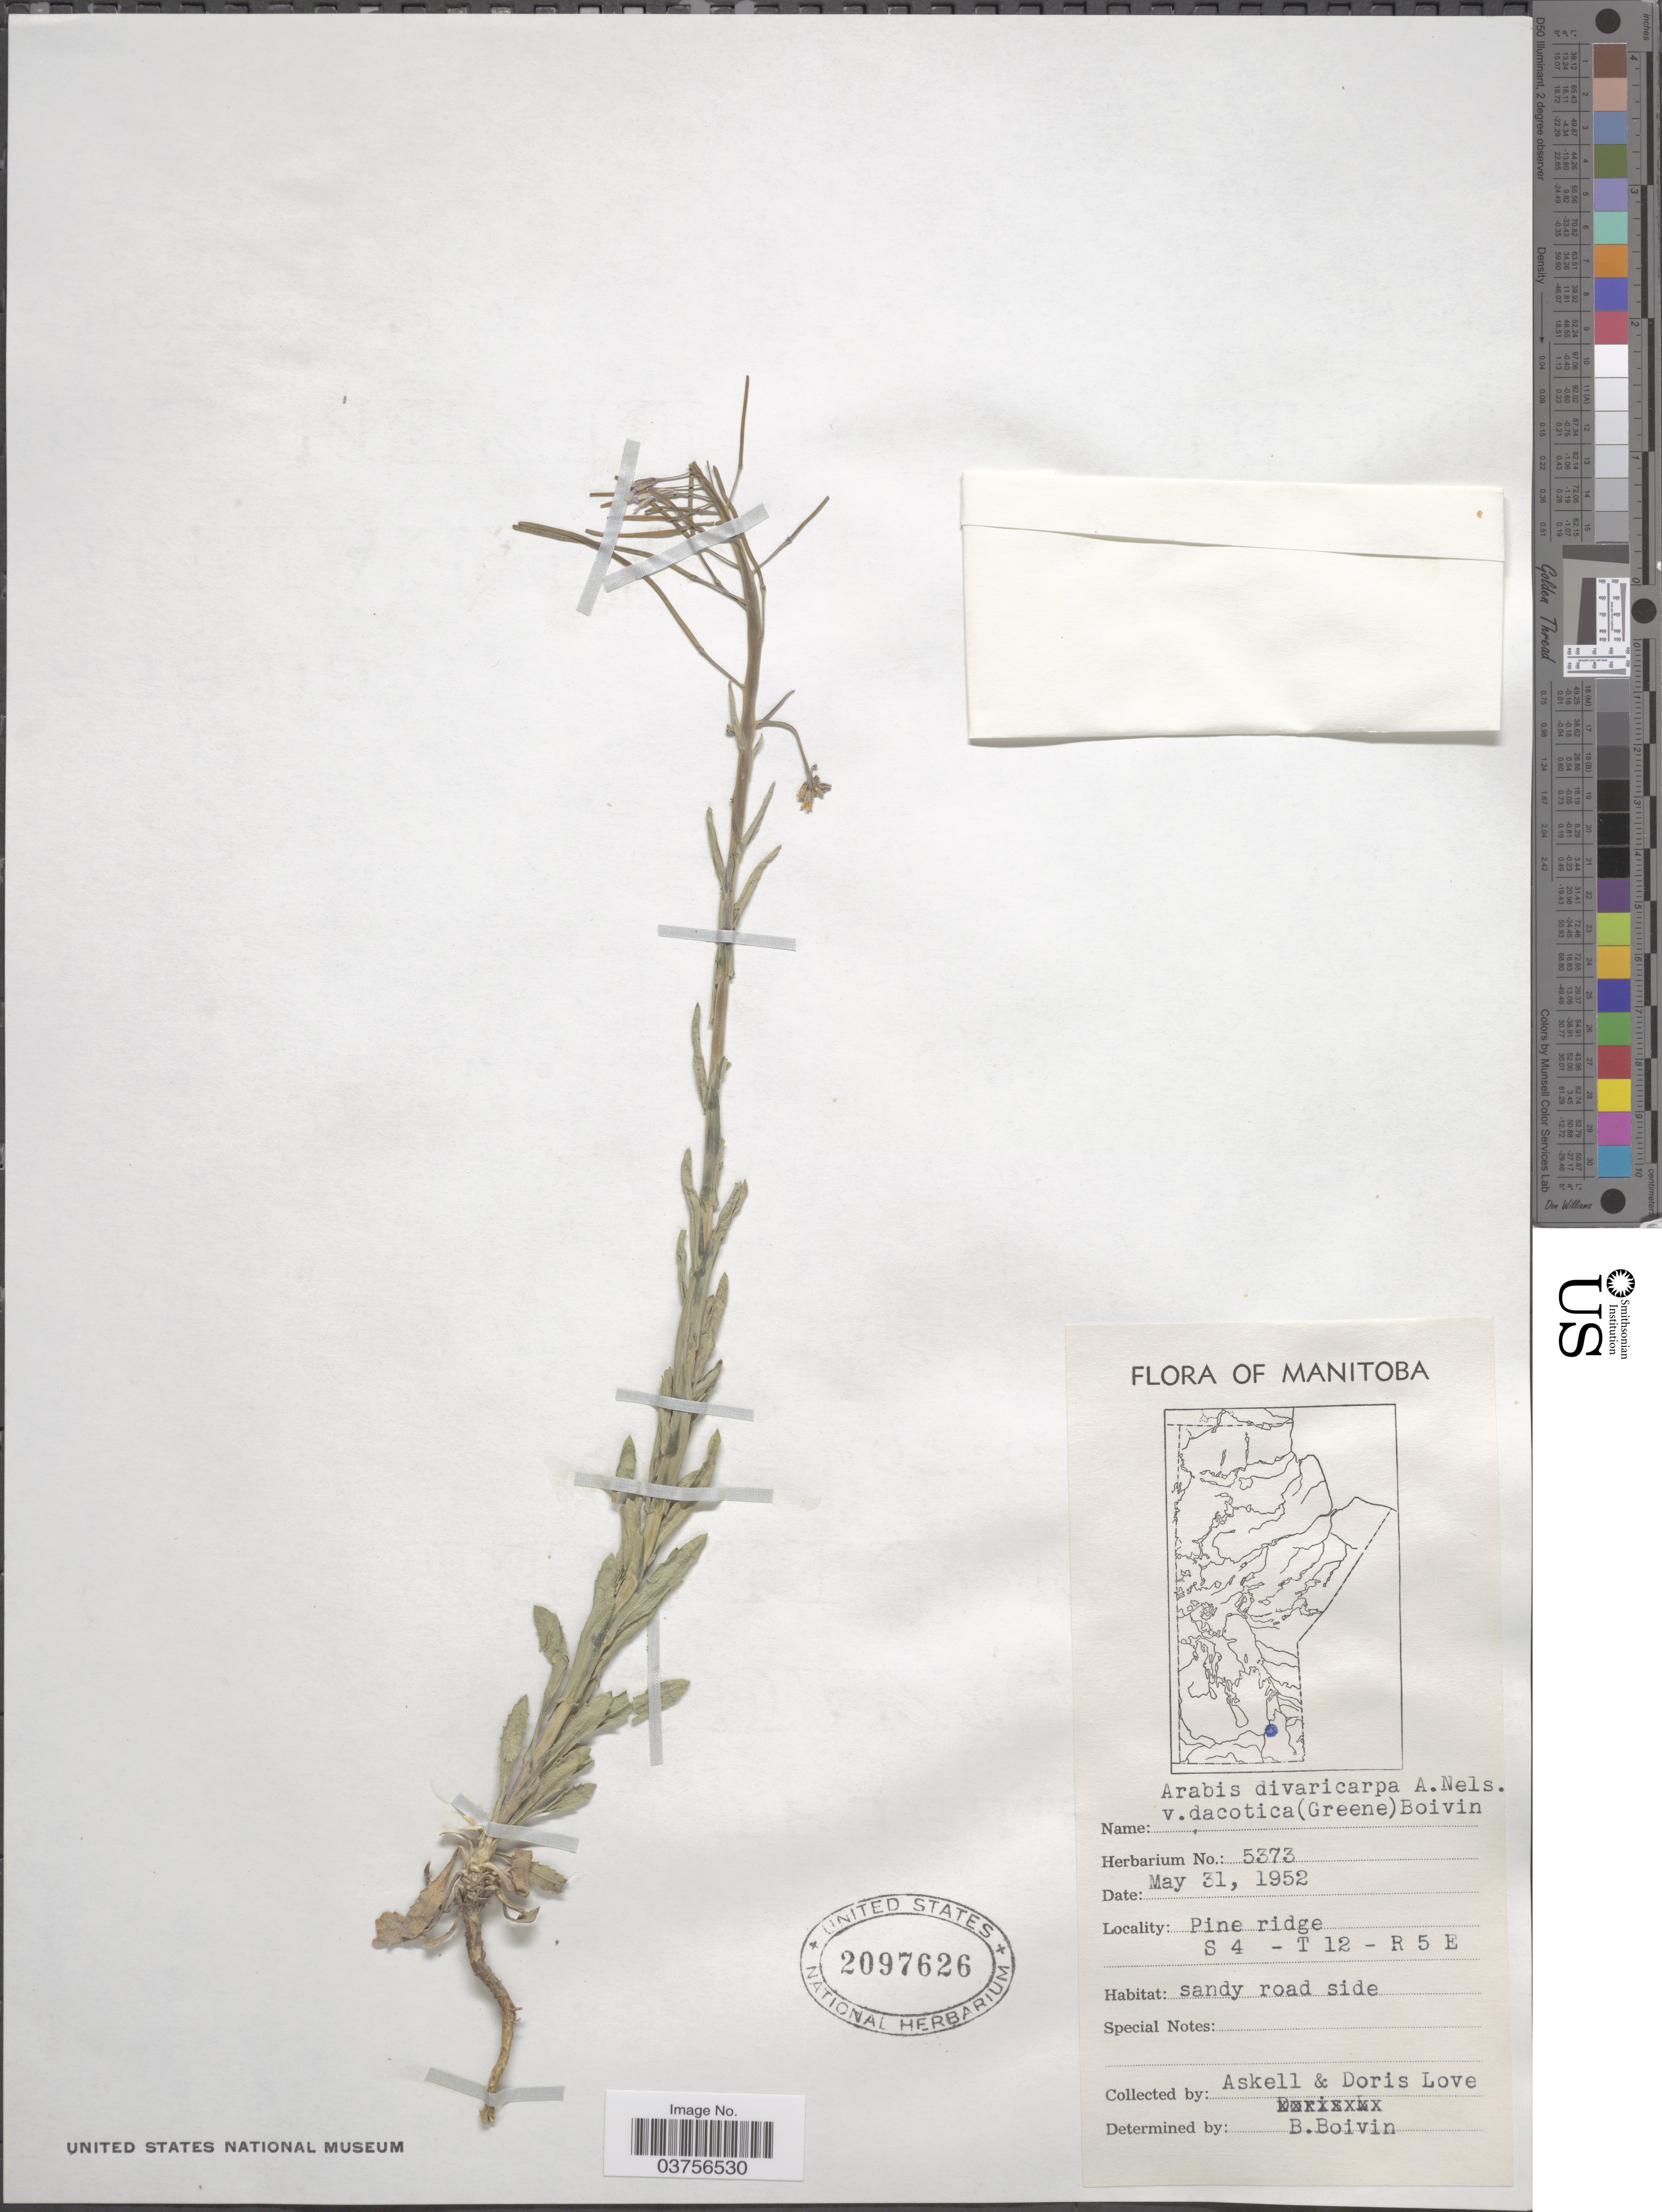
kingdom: Plantae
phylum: Tracheophyta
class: Magnoliopsida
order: Brassicales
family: Brassicaceae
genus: Arabis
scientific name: Arabis divaricarpa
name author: A. Nelson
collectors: Á. Löve & D. Löve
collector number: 5373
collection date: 1952-05-31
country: Canada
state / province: Manitoba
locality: Pine ridge S 4 - T 12 - R 5 E.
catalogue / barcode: US 2097626